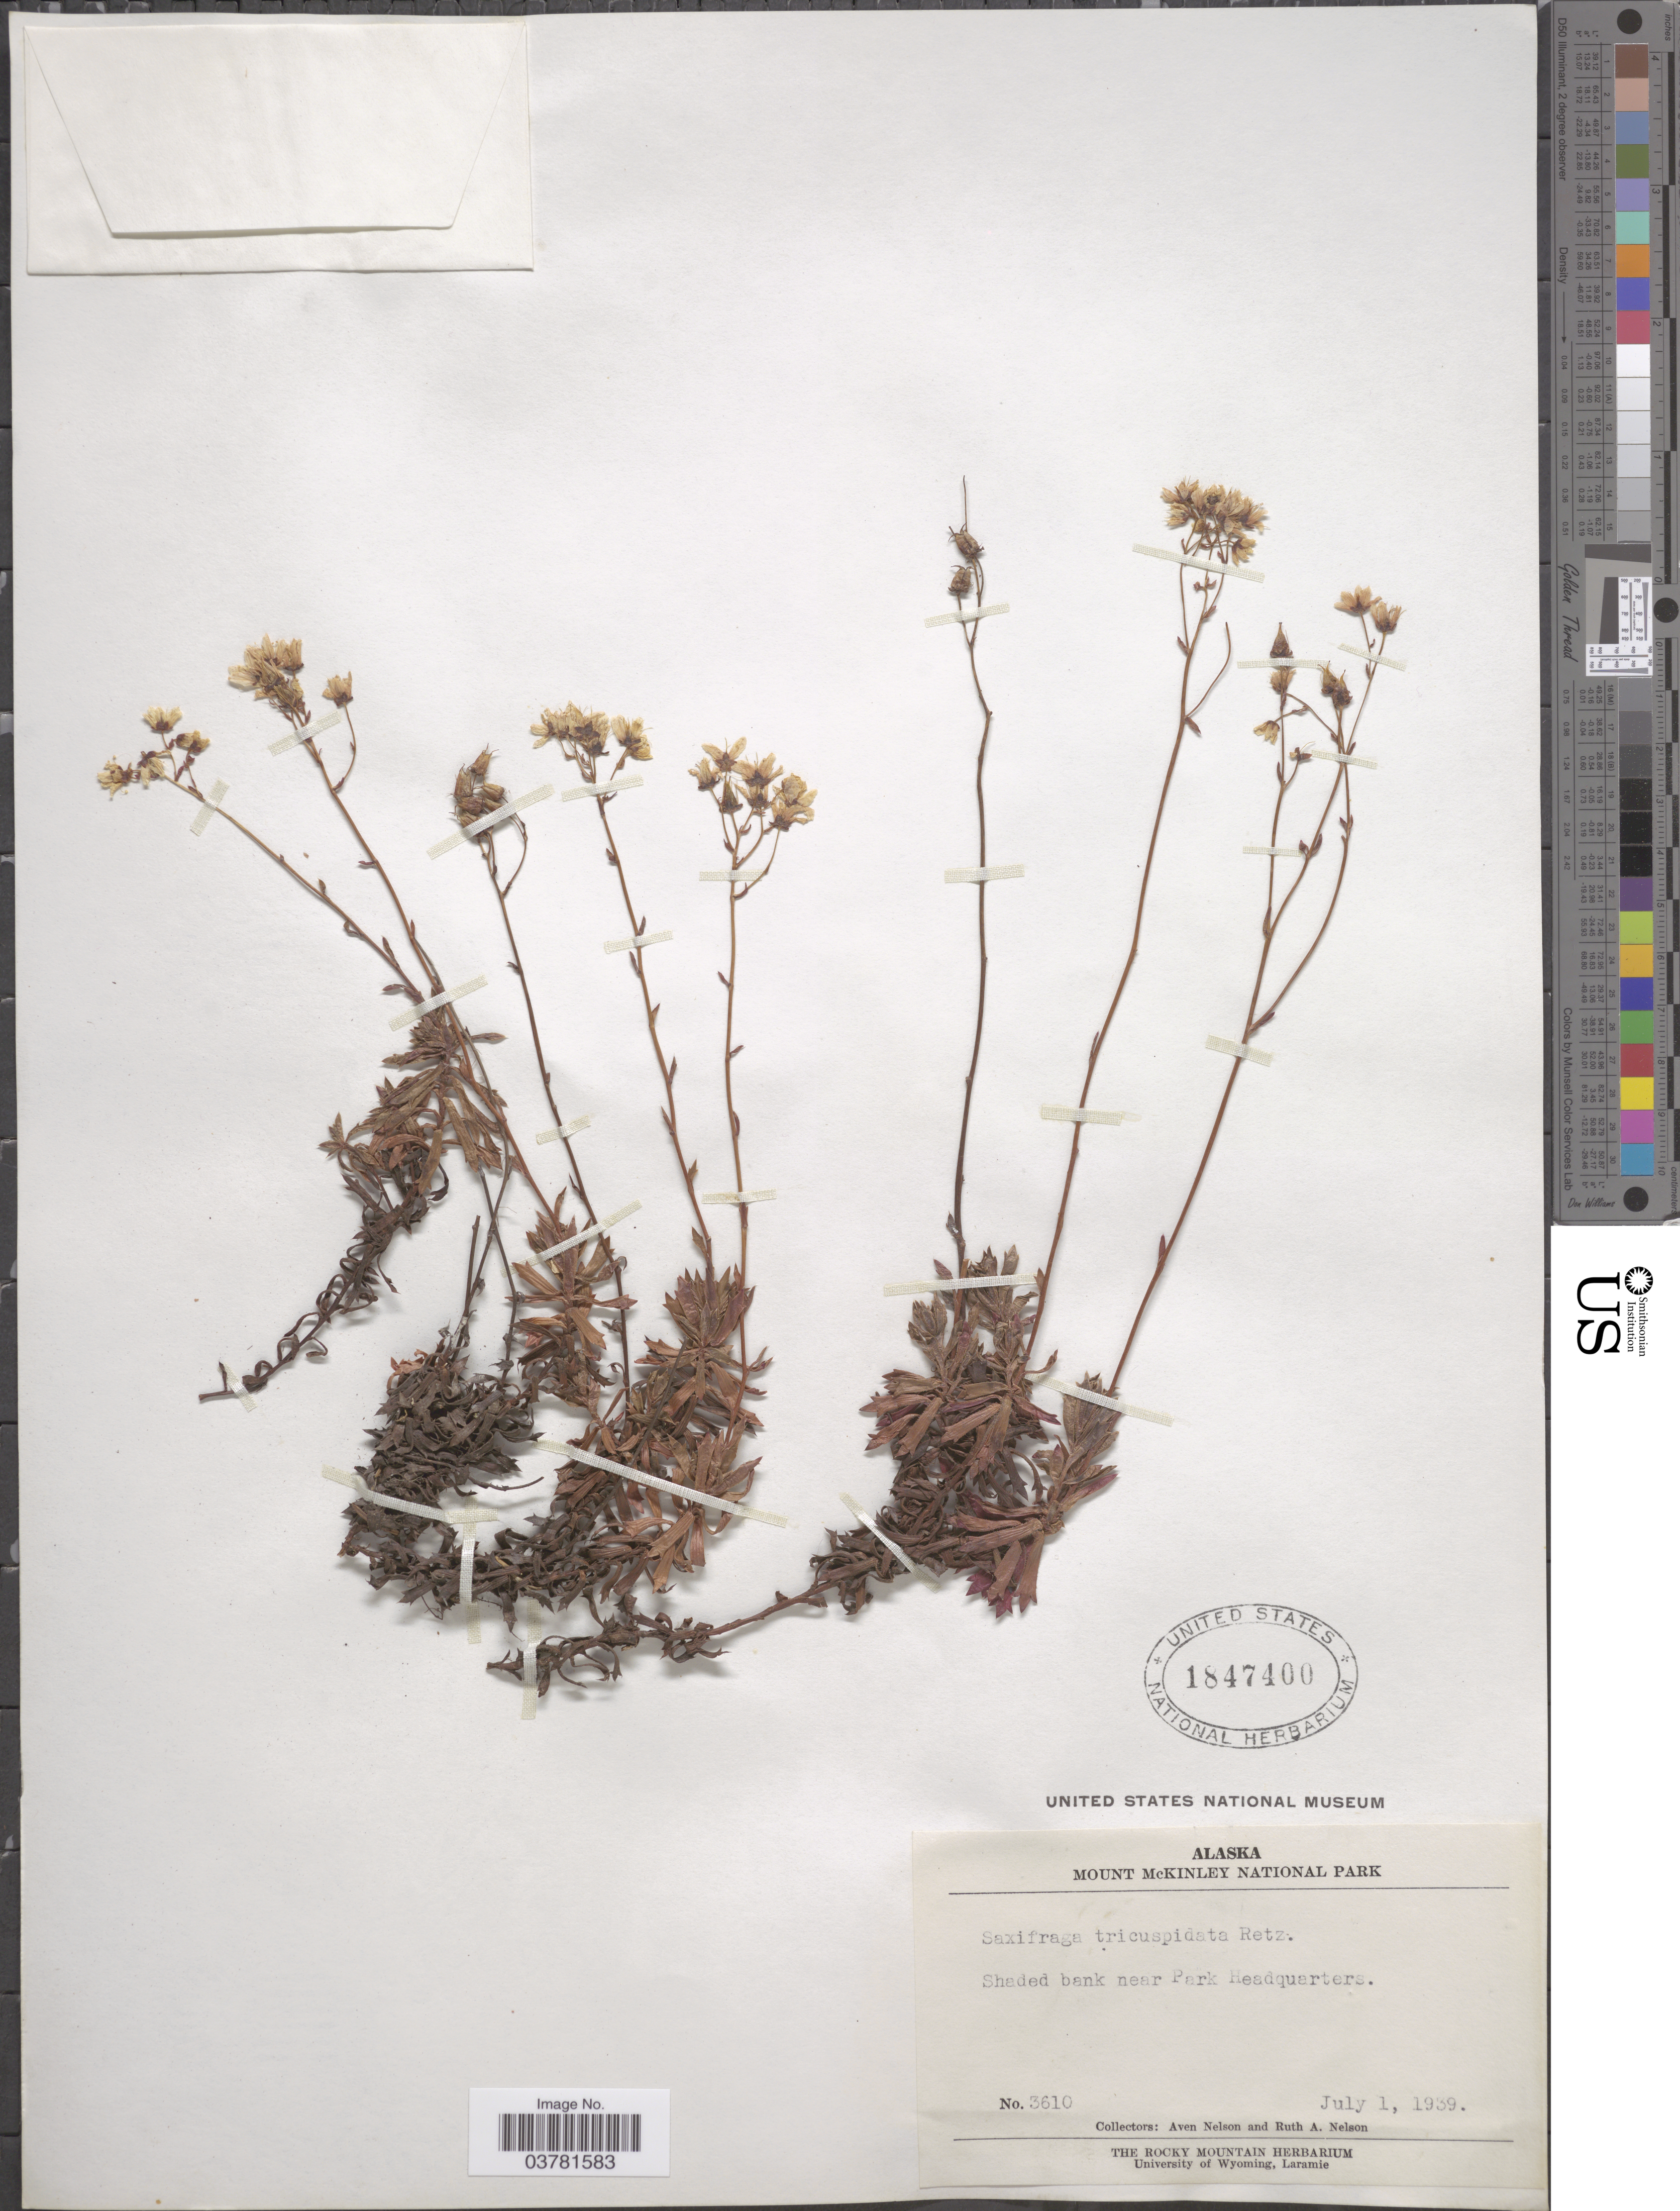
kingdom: Plantae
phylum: Tracheophyta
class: Magnoliopsida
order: Saxifragales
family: Saxifragaceae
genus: Saxifraga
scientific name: Saxifraga tricuspidata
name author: Rottb.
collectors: A. Nelson & R. A. Nelson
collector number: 3610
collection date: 1939-07-01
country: United States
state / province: Alaska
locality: Mount McKinley National Park. Shaded bank near Park Headquarters.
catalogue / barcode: US 1847400